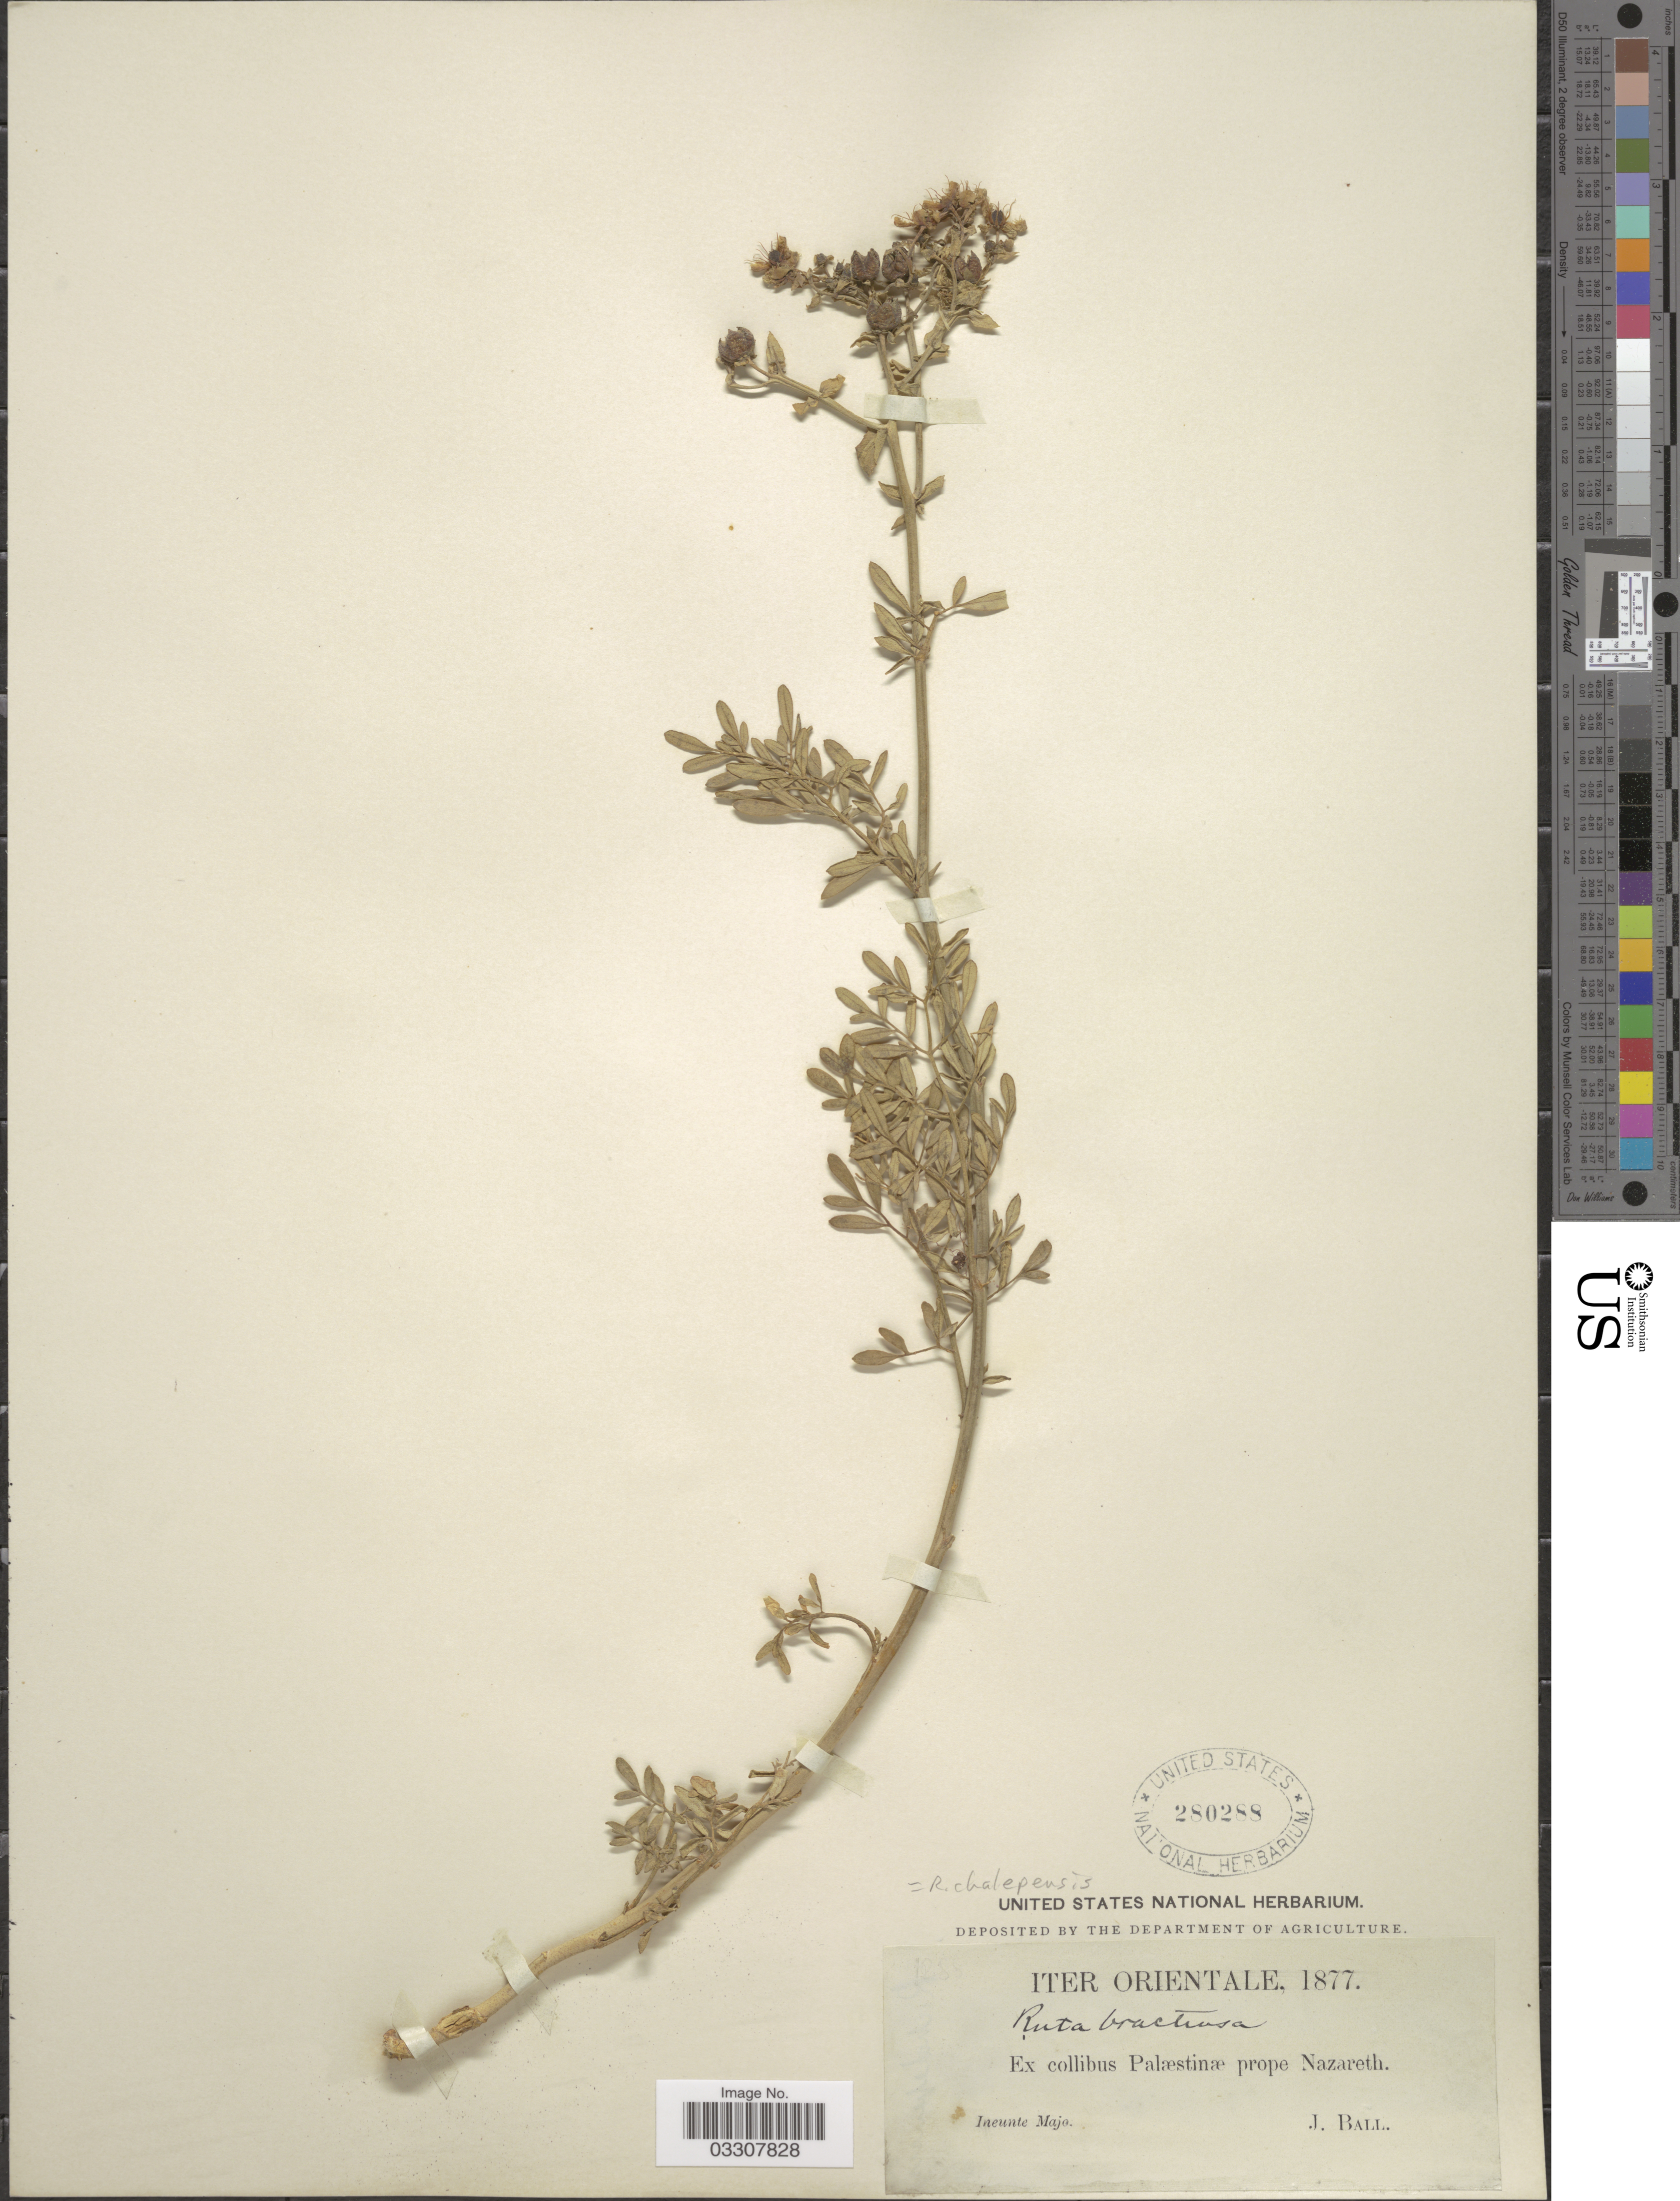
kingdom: Plantae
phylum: Tracheophyta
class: Magnoliopsida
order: Sapindales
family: Rutaceae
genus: Ruta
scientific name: Ruta chalepensis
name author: L.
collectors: J. Ball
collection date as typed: Ineunte Majo 1877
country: Israel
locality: Iter Orientale. Ex collibus Palæstinæ prope Nazareth.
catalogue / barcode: US 280288